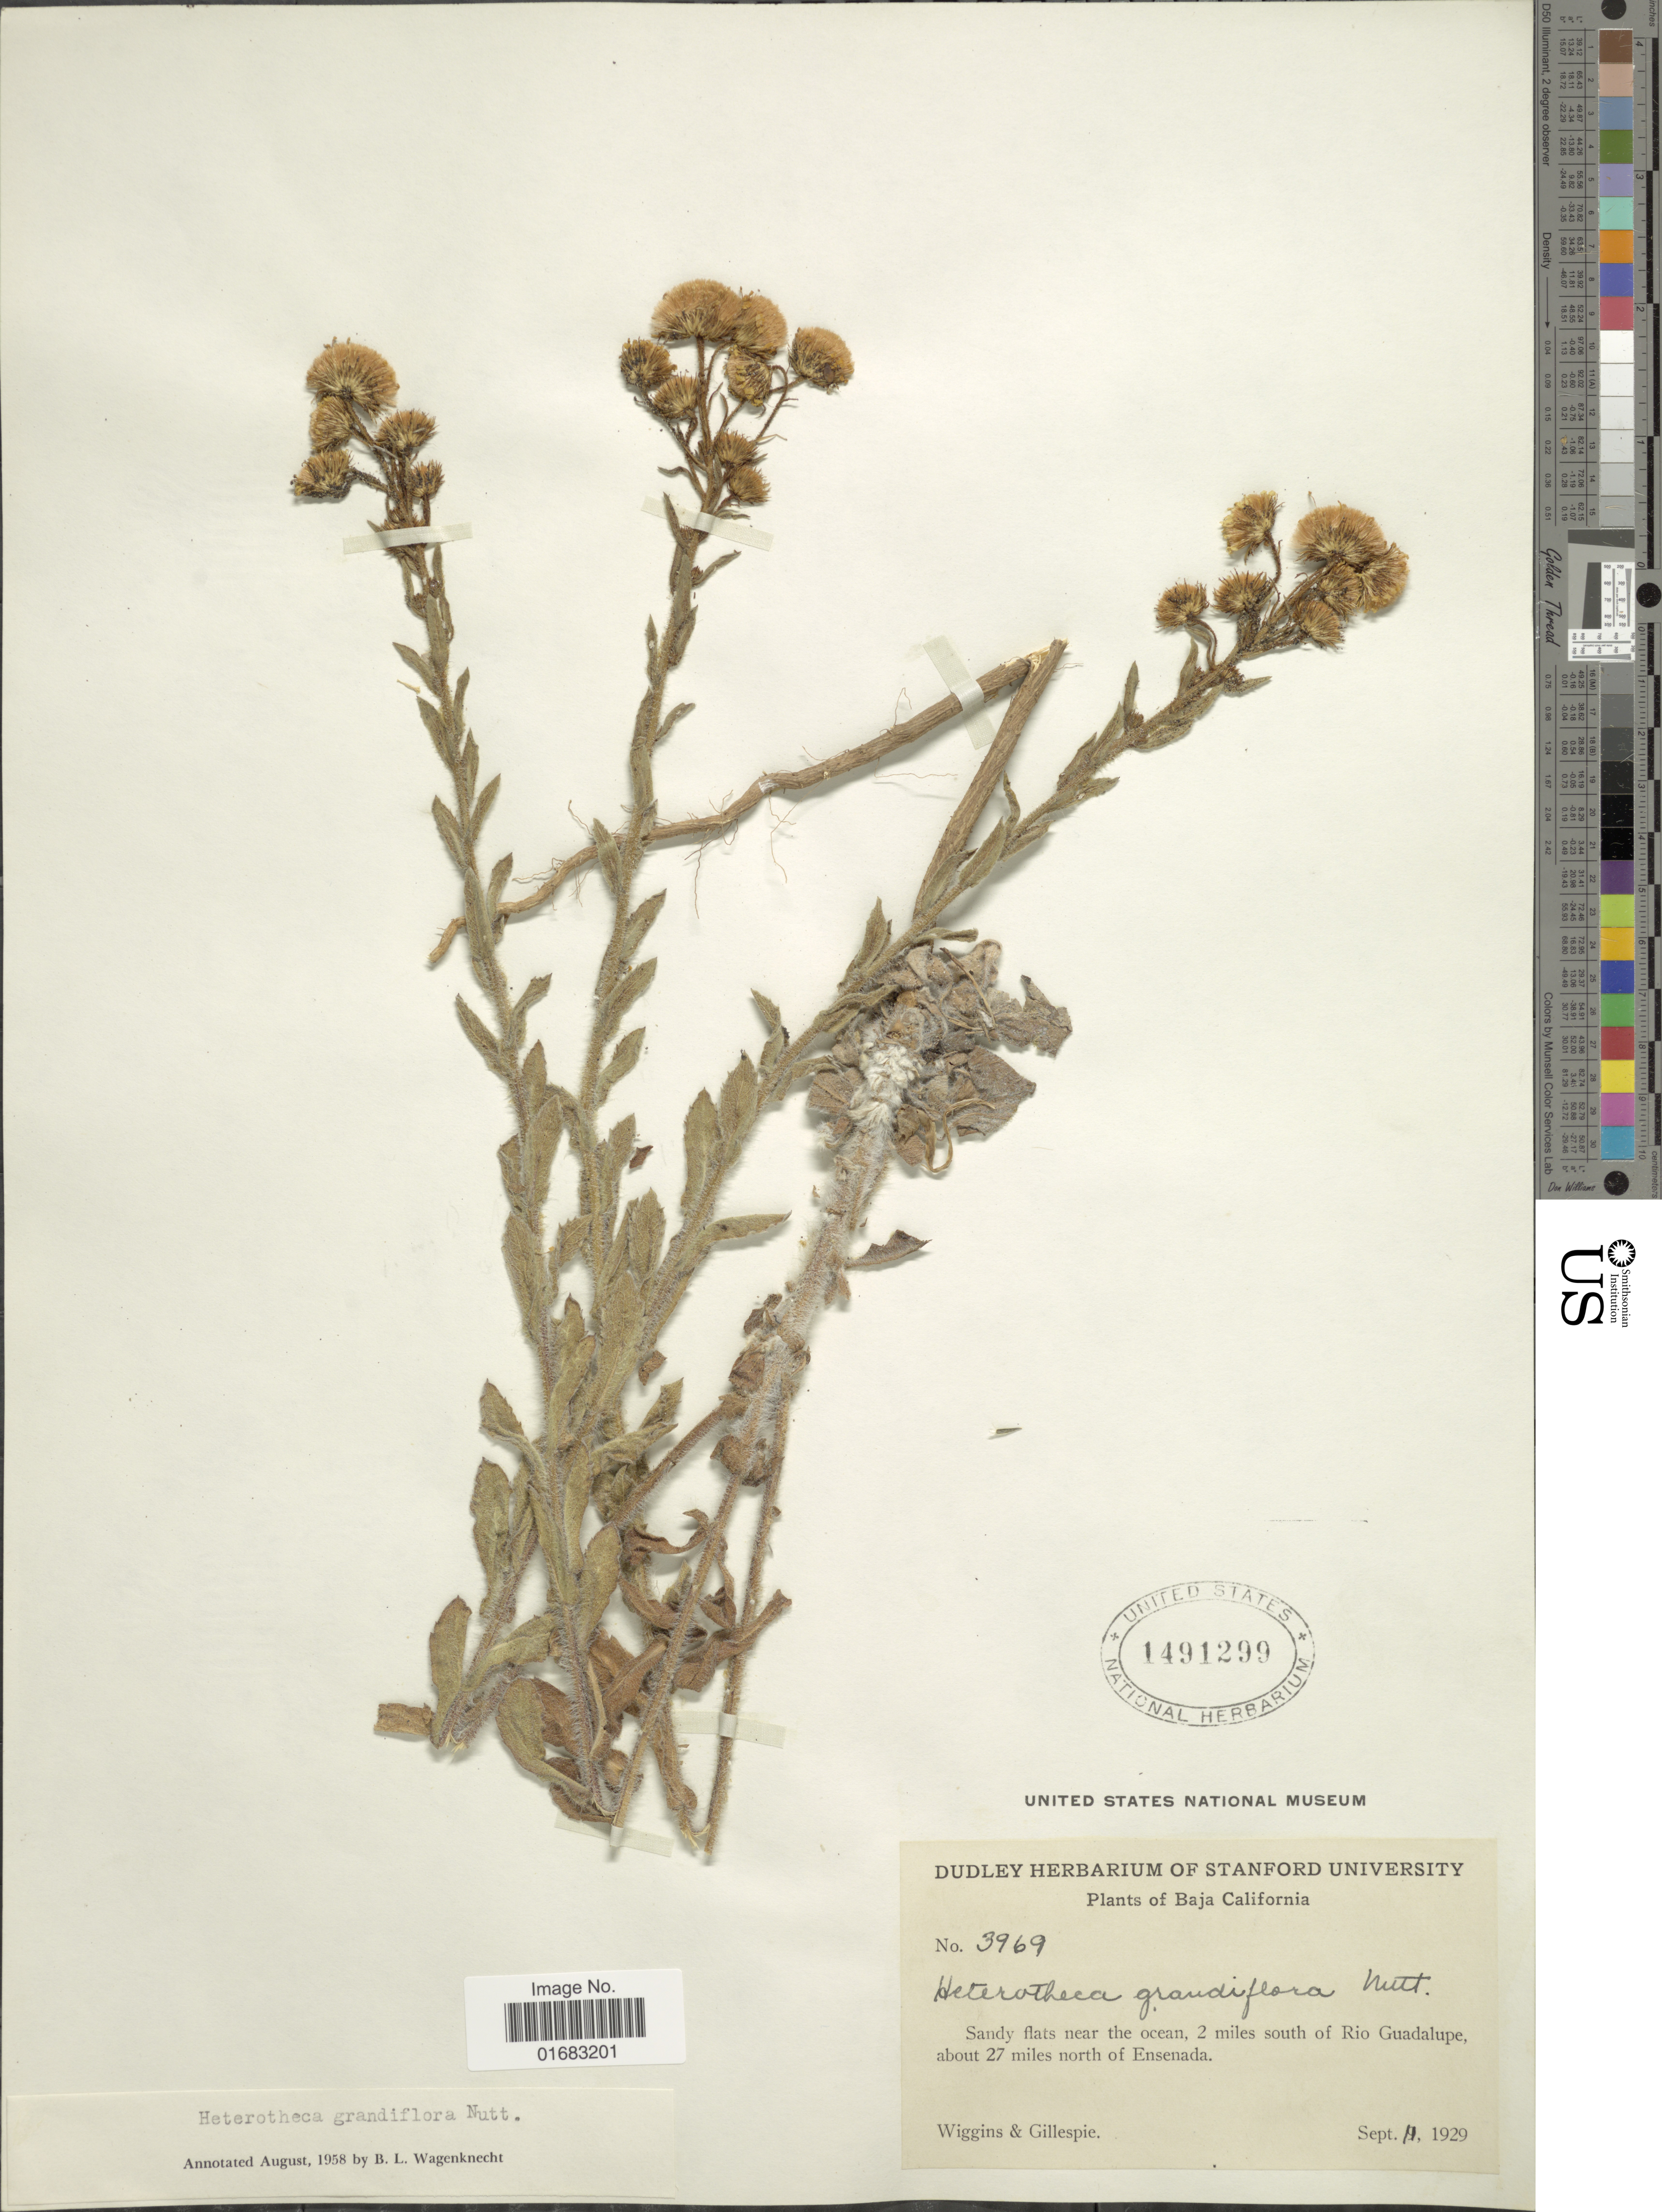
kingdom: Plantae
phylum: Tracheophyta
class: Magnoliopsida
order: Asterales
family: Asteraceae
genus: Heterotheca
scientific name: Heterotheca grandiflora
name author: Nutt.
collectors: -- Wiggins & -- Gillespie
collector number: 3969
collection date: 1929-09-11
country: Mexico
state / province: Baja California Norte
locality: Baja California. Sandy flats near the ocean, 2 miles south of Rio Guadalupe, about 27 miles north of Ensenada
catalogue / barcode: US 1491299